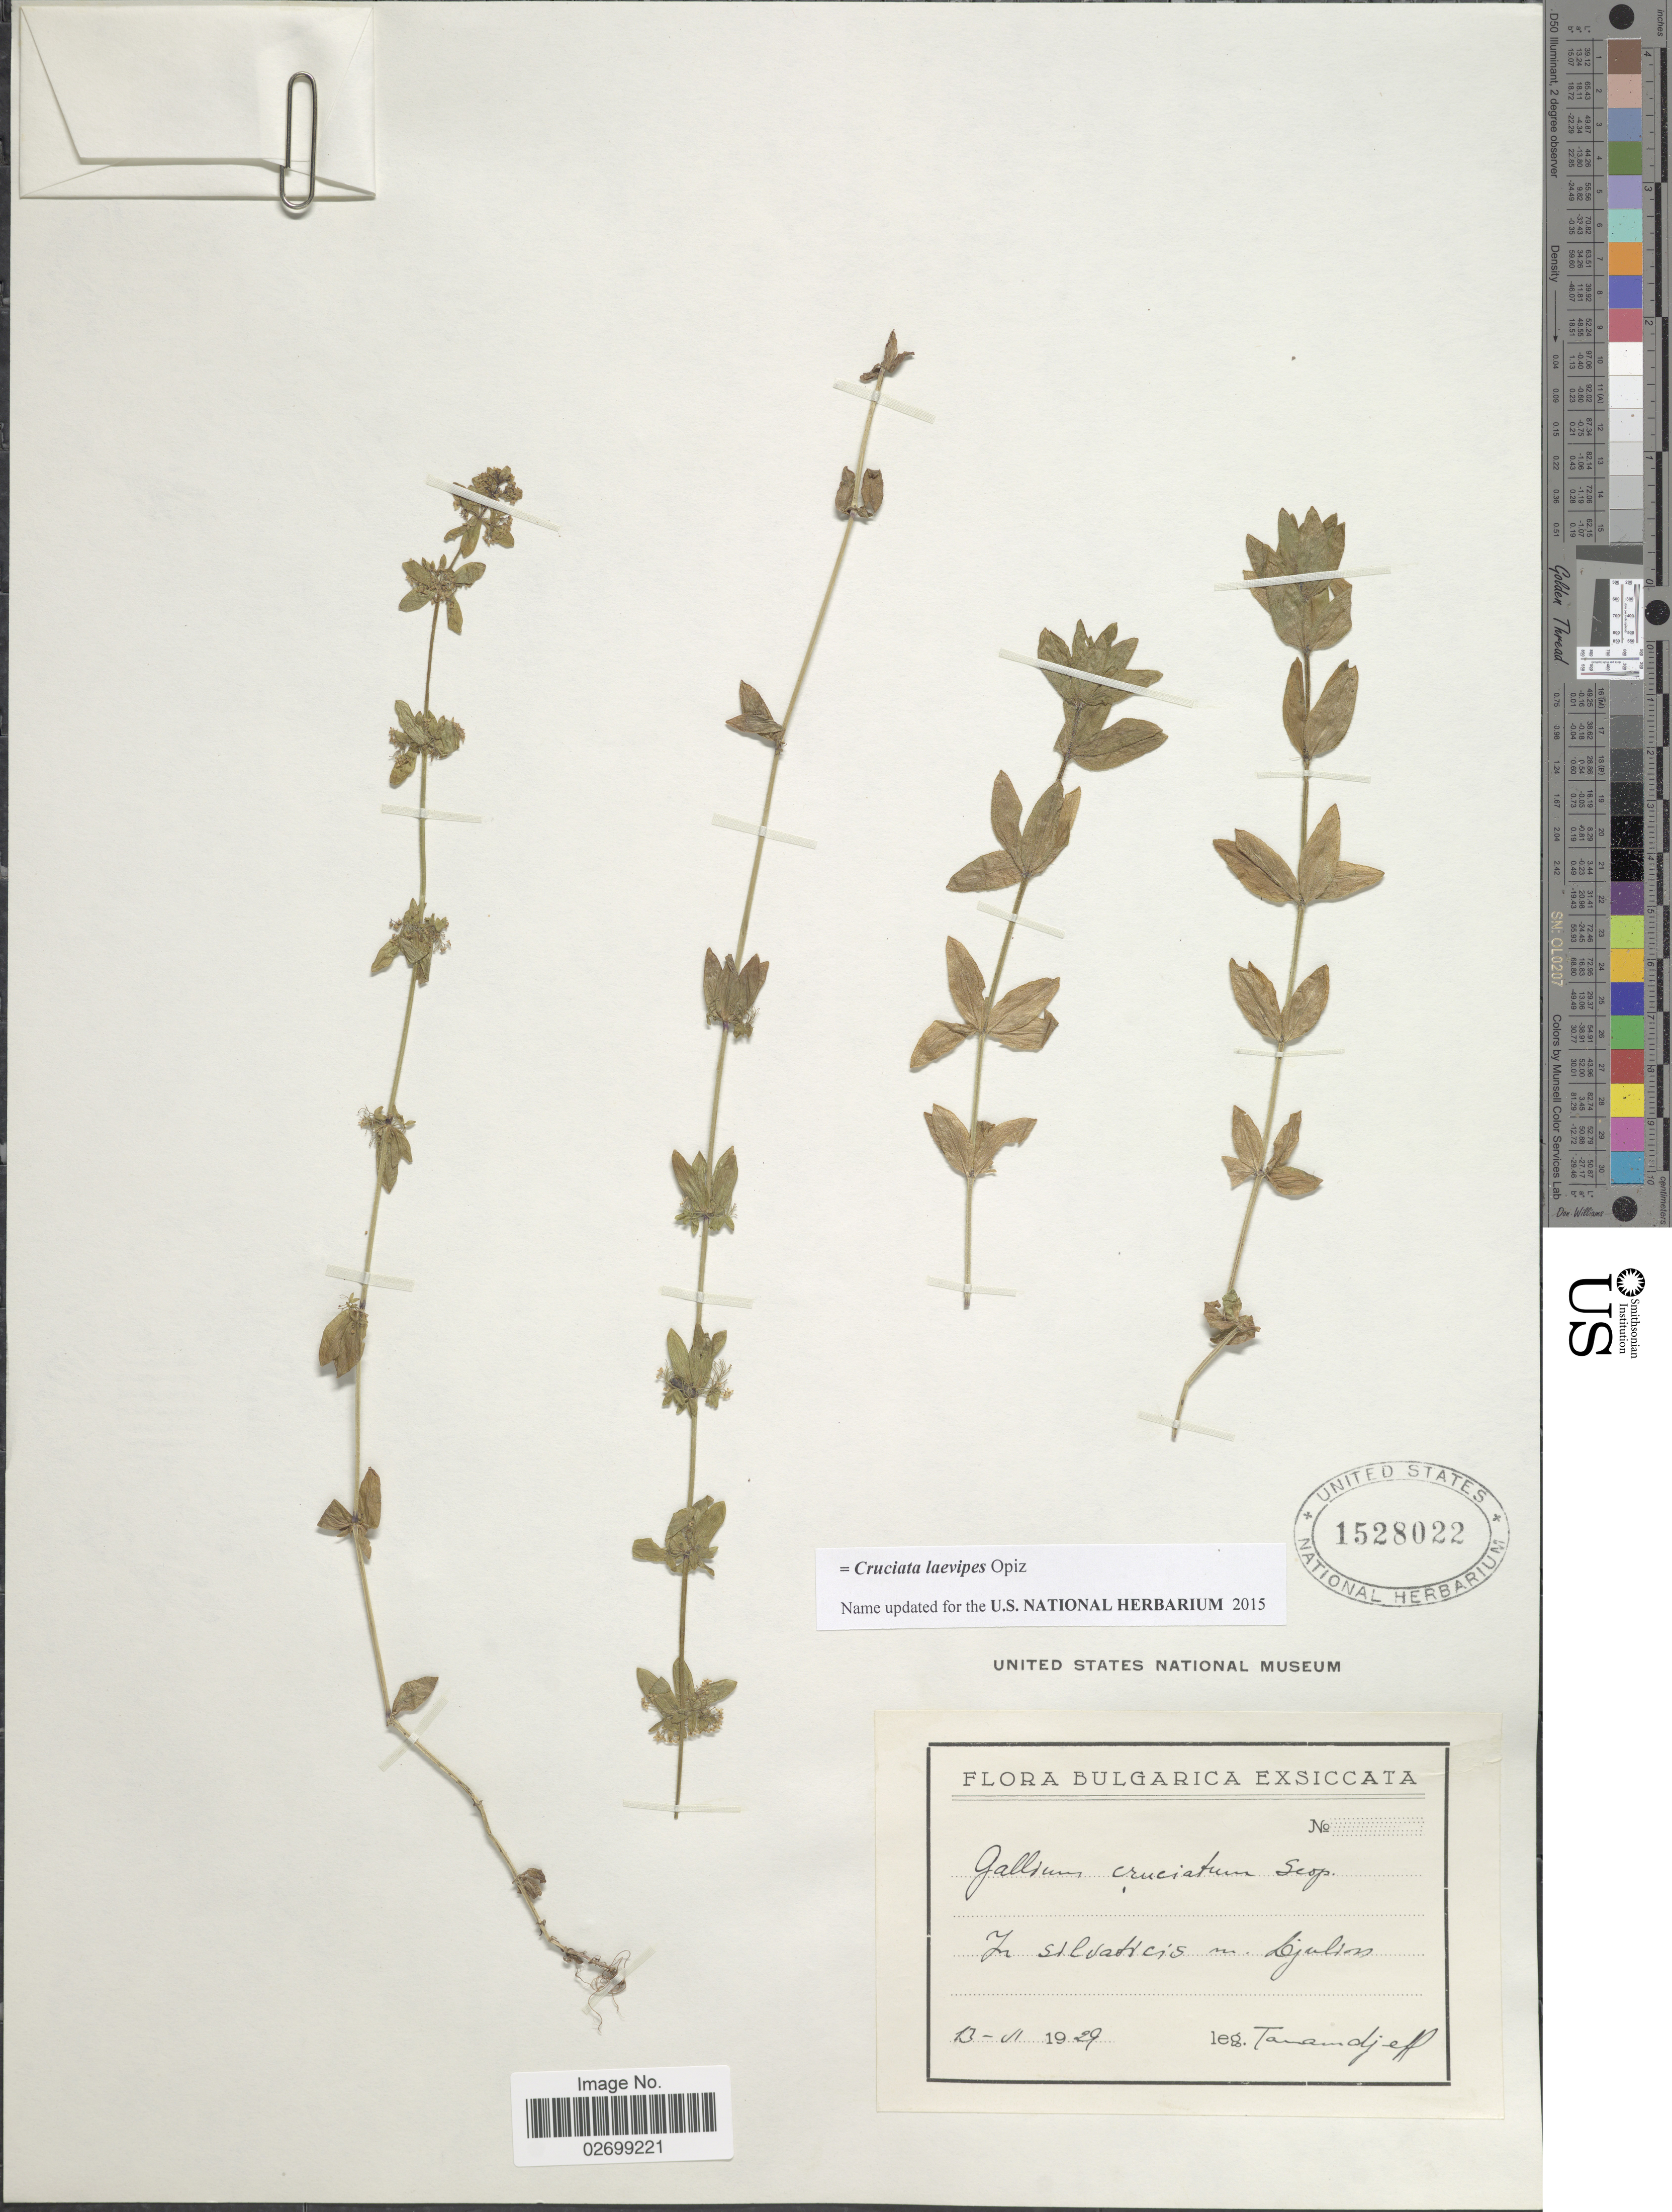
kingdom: Plantae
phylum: Tracheophyta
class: Magnoliopsida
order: Gentianales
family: Rubiaceae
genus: Cruciata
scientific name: Cruciata laevipes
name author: Opiz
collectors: -. Tamandjeff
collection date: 1929-06-13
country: Bulgaria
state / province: Pernik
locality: In silvaticis m. Ljulin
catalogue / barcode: US 1528022